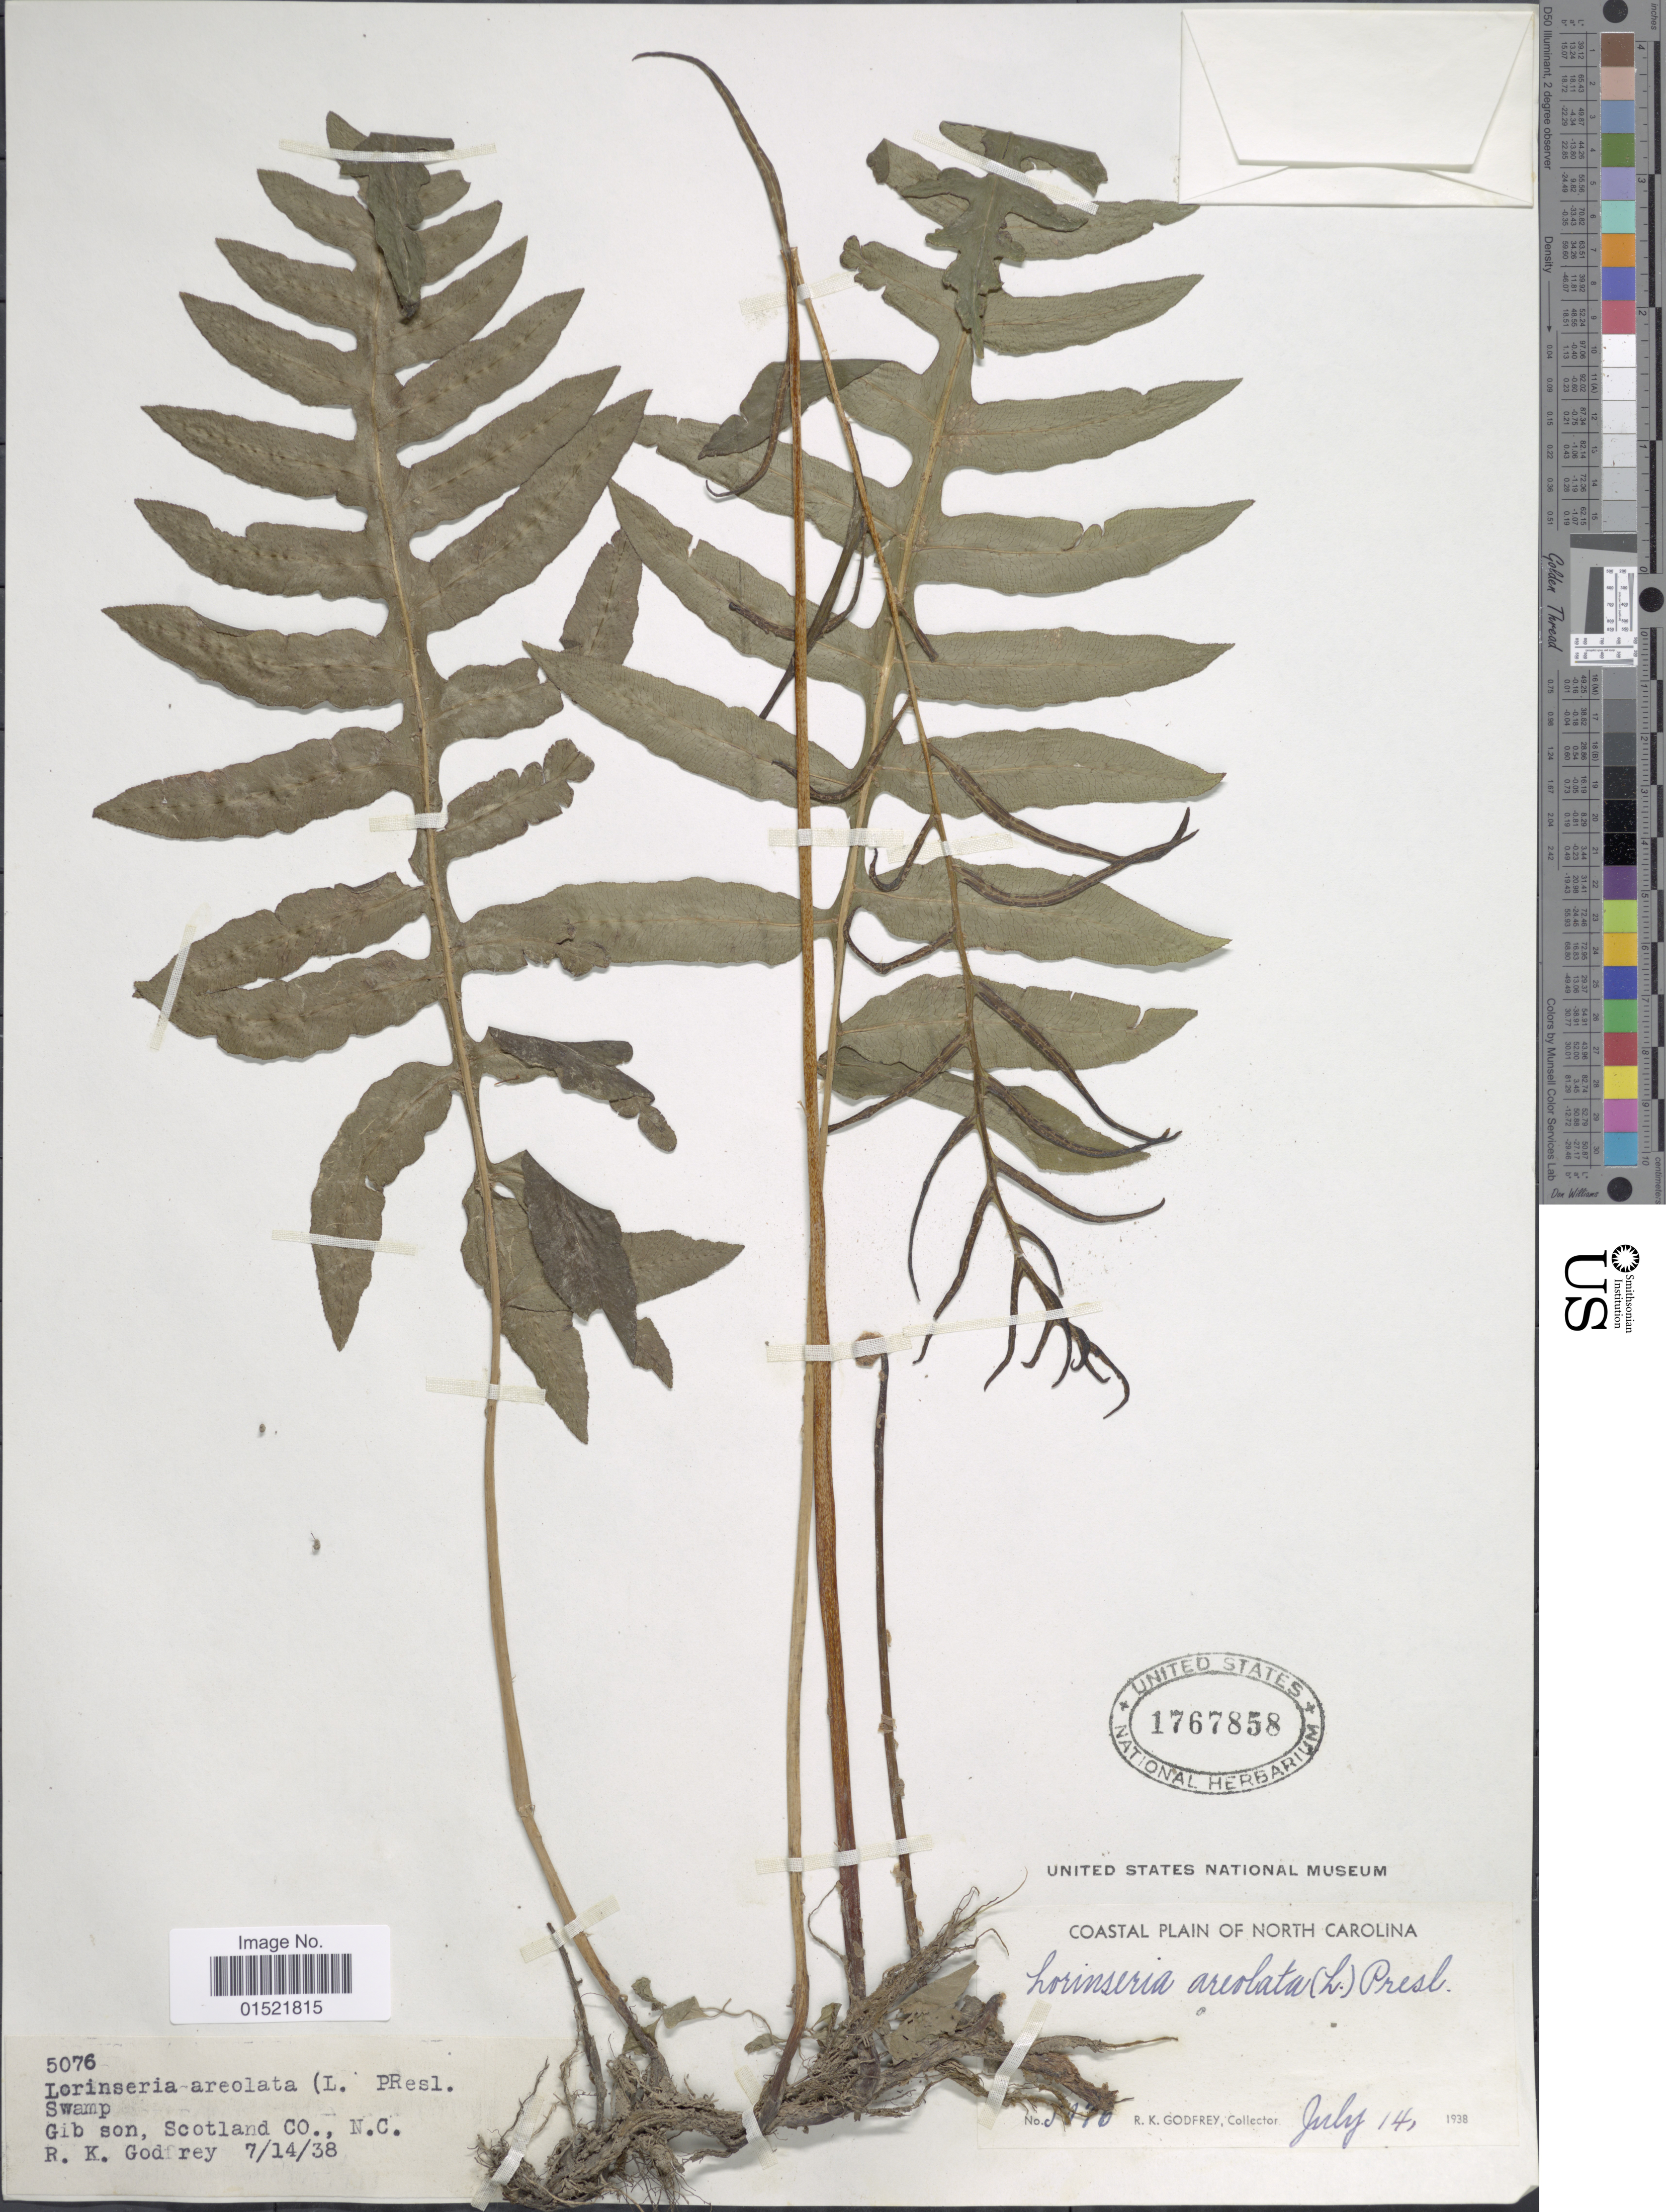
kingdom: Plantae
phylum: Tracheophyta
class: Polypodiopsida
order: Polypodiales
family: Blechnaceae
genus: Woodwardia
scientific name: Woodwardia areolata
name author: (L.) T. Moore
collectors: R. K. Godfrey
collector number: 5076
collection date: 1938-07-14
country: United States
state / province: North Carolina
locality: Coastal Plain of North Carolina, Gib son, Scotland Co.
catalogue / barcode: US 1767858